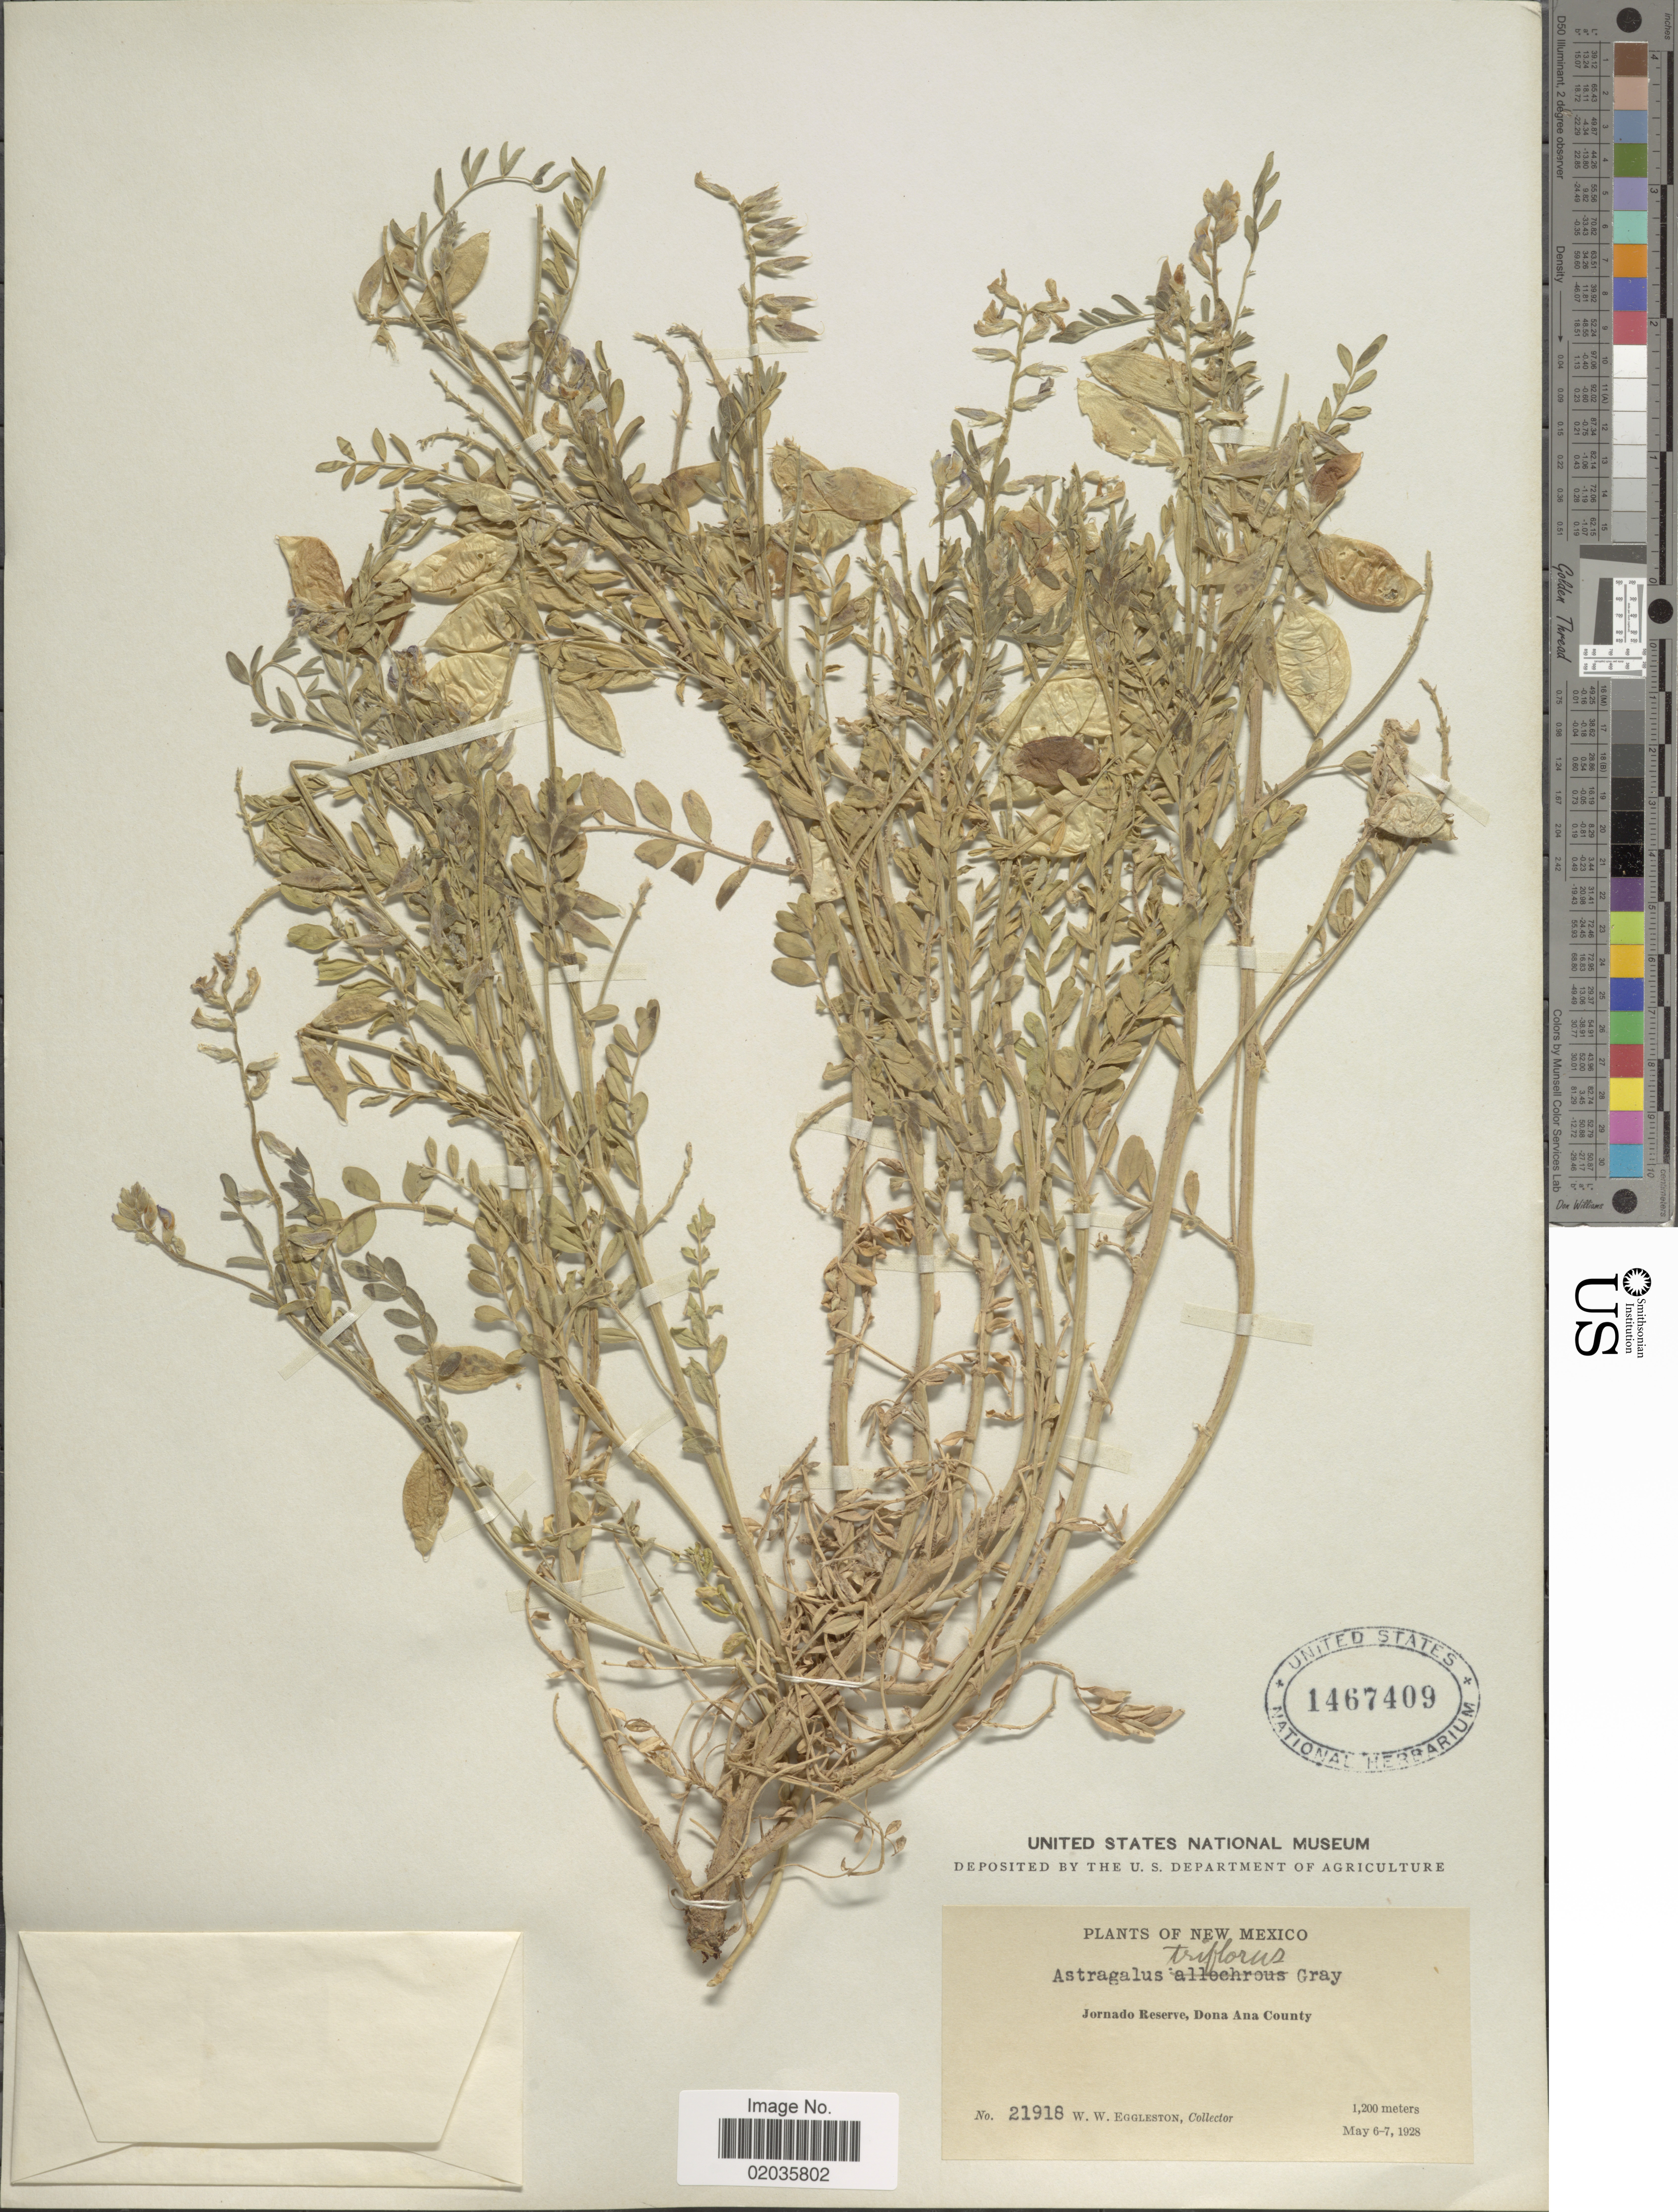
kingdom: Plantae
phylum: Tracheophyta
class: Magnoliopsida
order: Fabales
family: Fabaceae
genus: Astragalus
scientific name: Astragalus wootonii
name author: E. Sheld.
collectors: W. W. Eggleston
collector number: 21918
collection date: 1928-05-06/1928-05-07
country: United States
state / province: New Mexico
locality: Jornado Reserve, Dona Ana County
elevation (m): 1200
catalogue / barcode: US 1467409